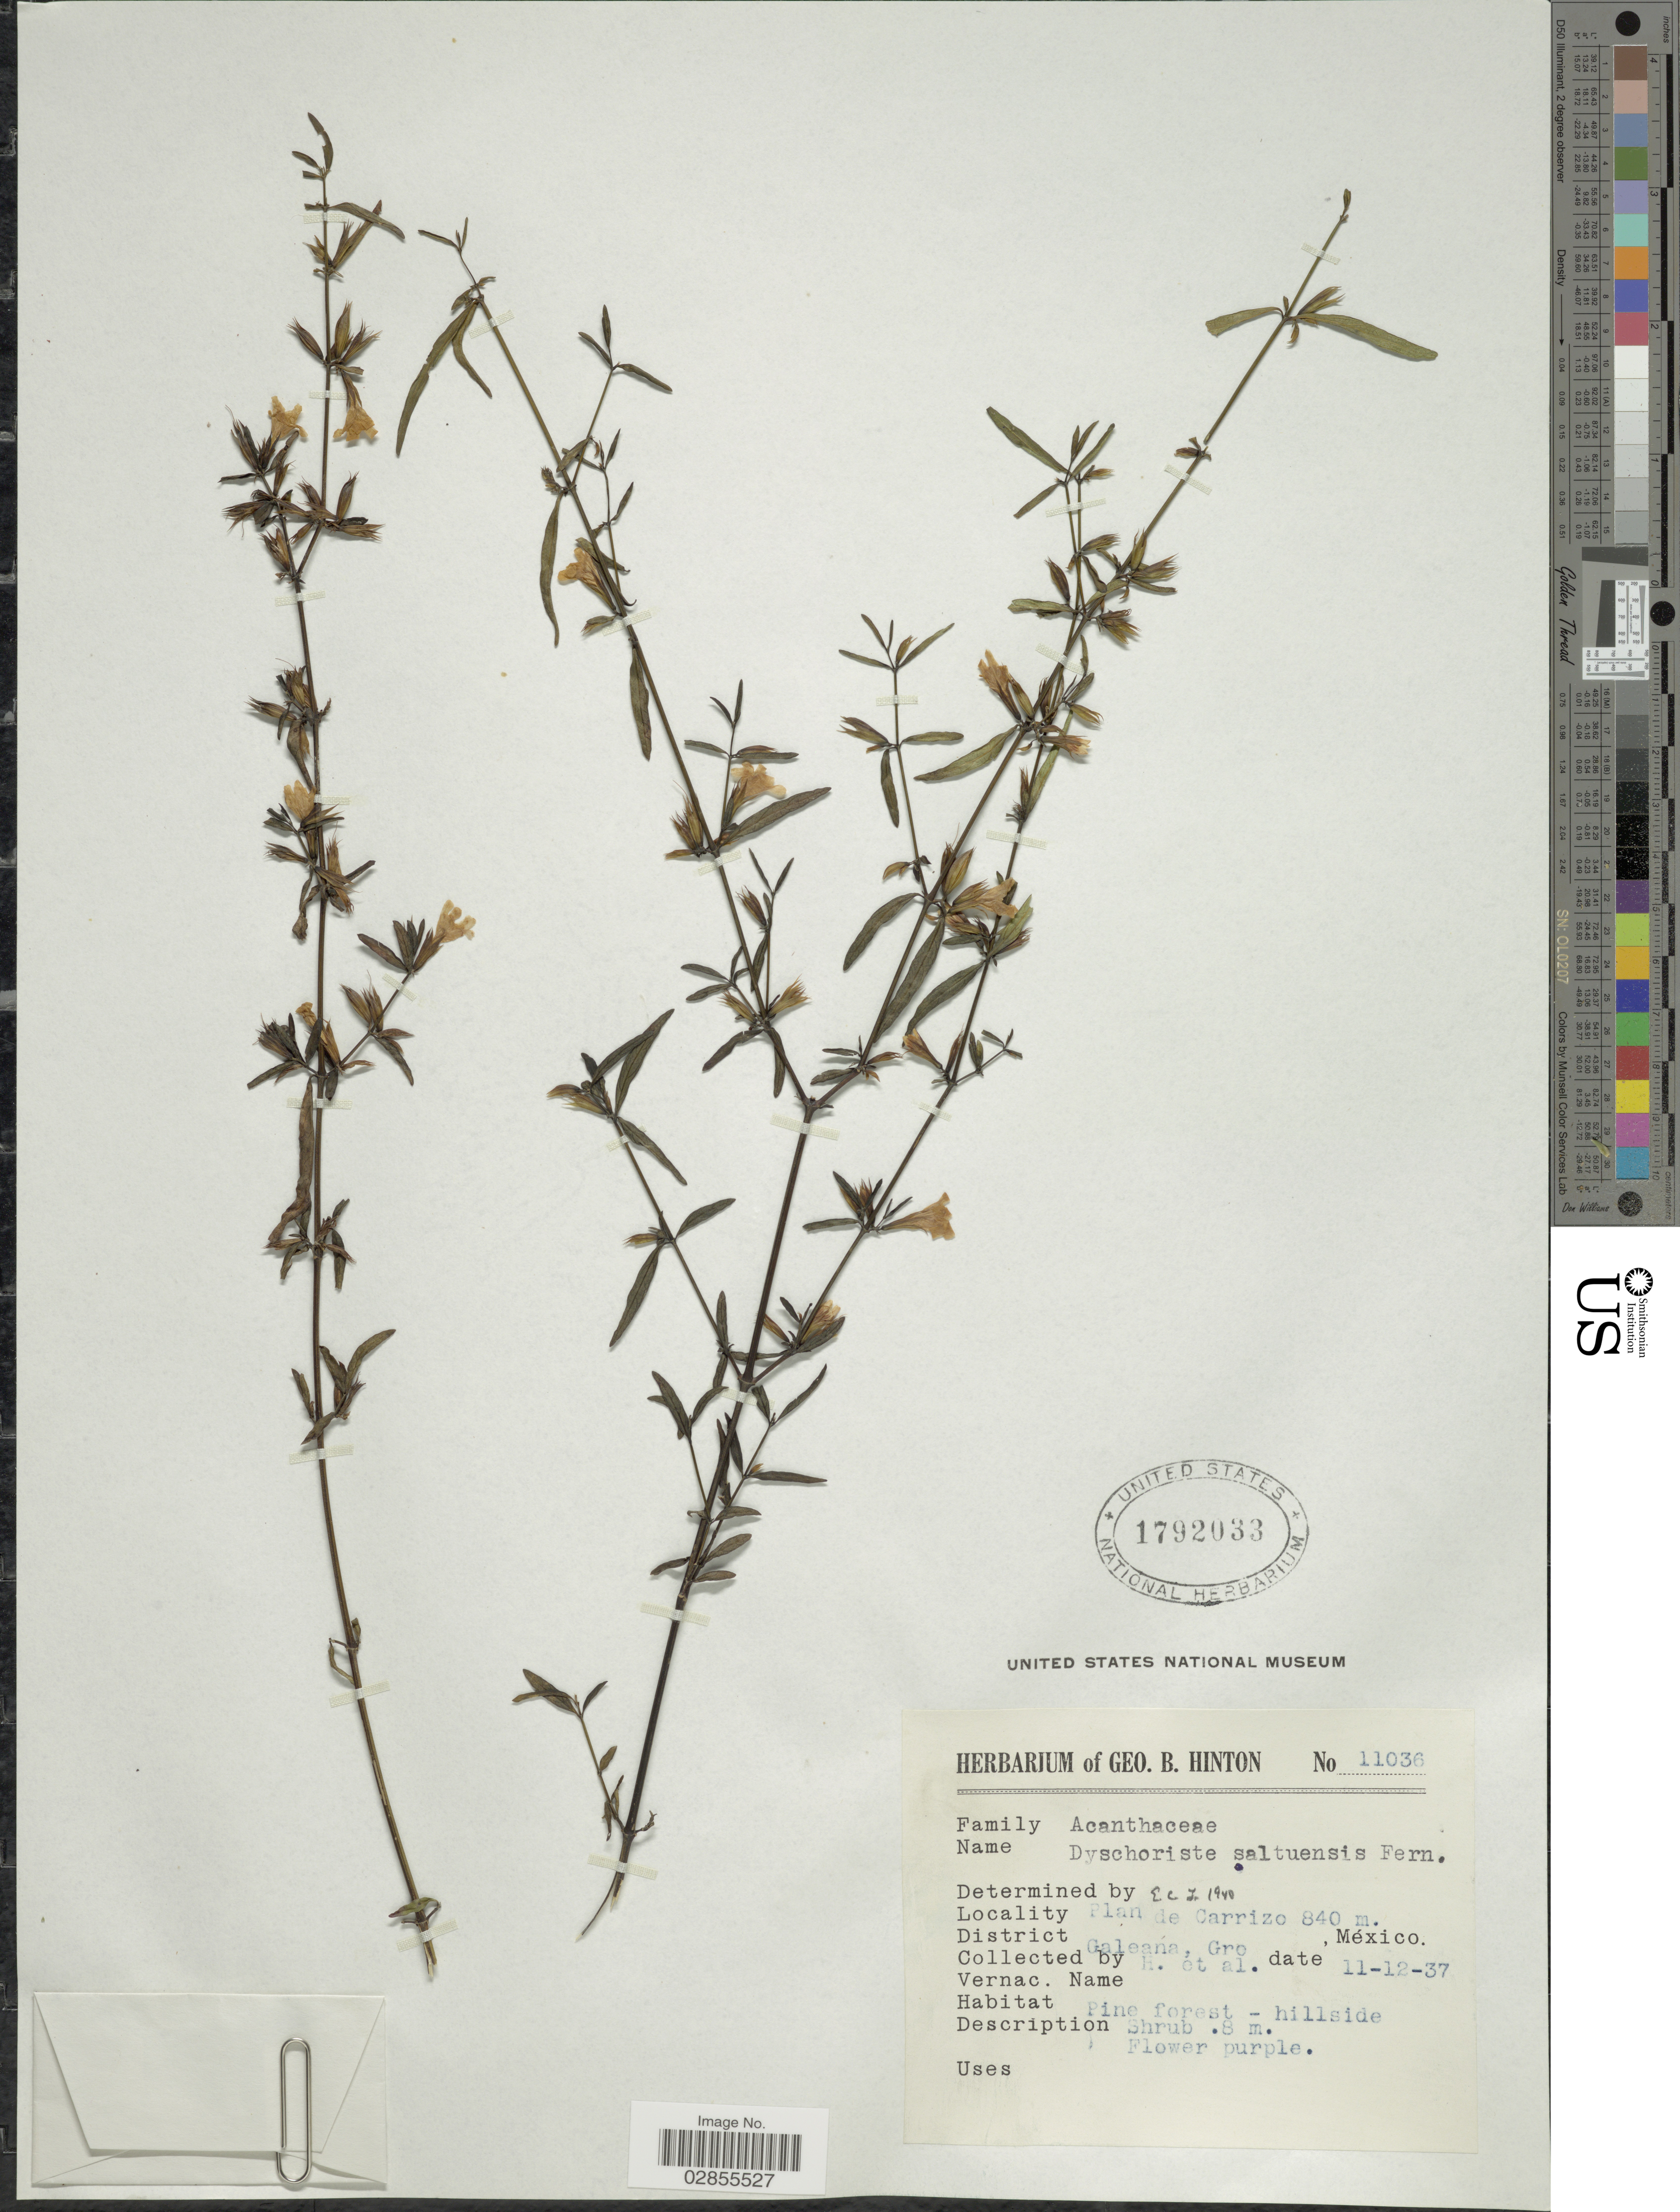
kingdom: Plantae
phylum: Tracheophyta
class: Magnoliopsida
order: Lamiales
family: Acanthaceae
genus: Dyschoriste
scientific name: Dyschoriste saltuensis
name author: Fernald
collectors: G. B. Hinton & et al.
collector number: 11036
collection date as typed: Transcribed d/m/y: 11/12/37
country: Mexico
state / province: Guerrero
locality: Plan del Carrizo. District Galeana.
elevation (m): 840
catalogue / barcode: US 1792033